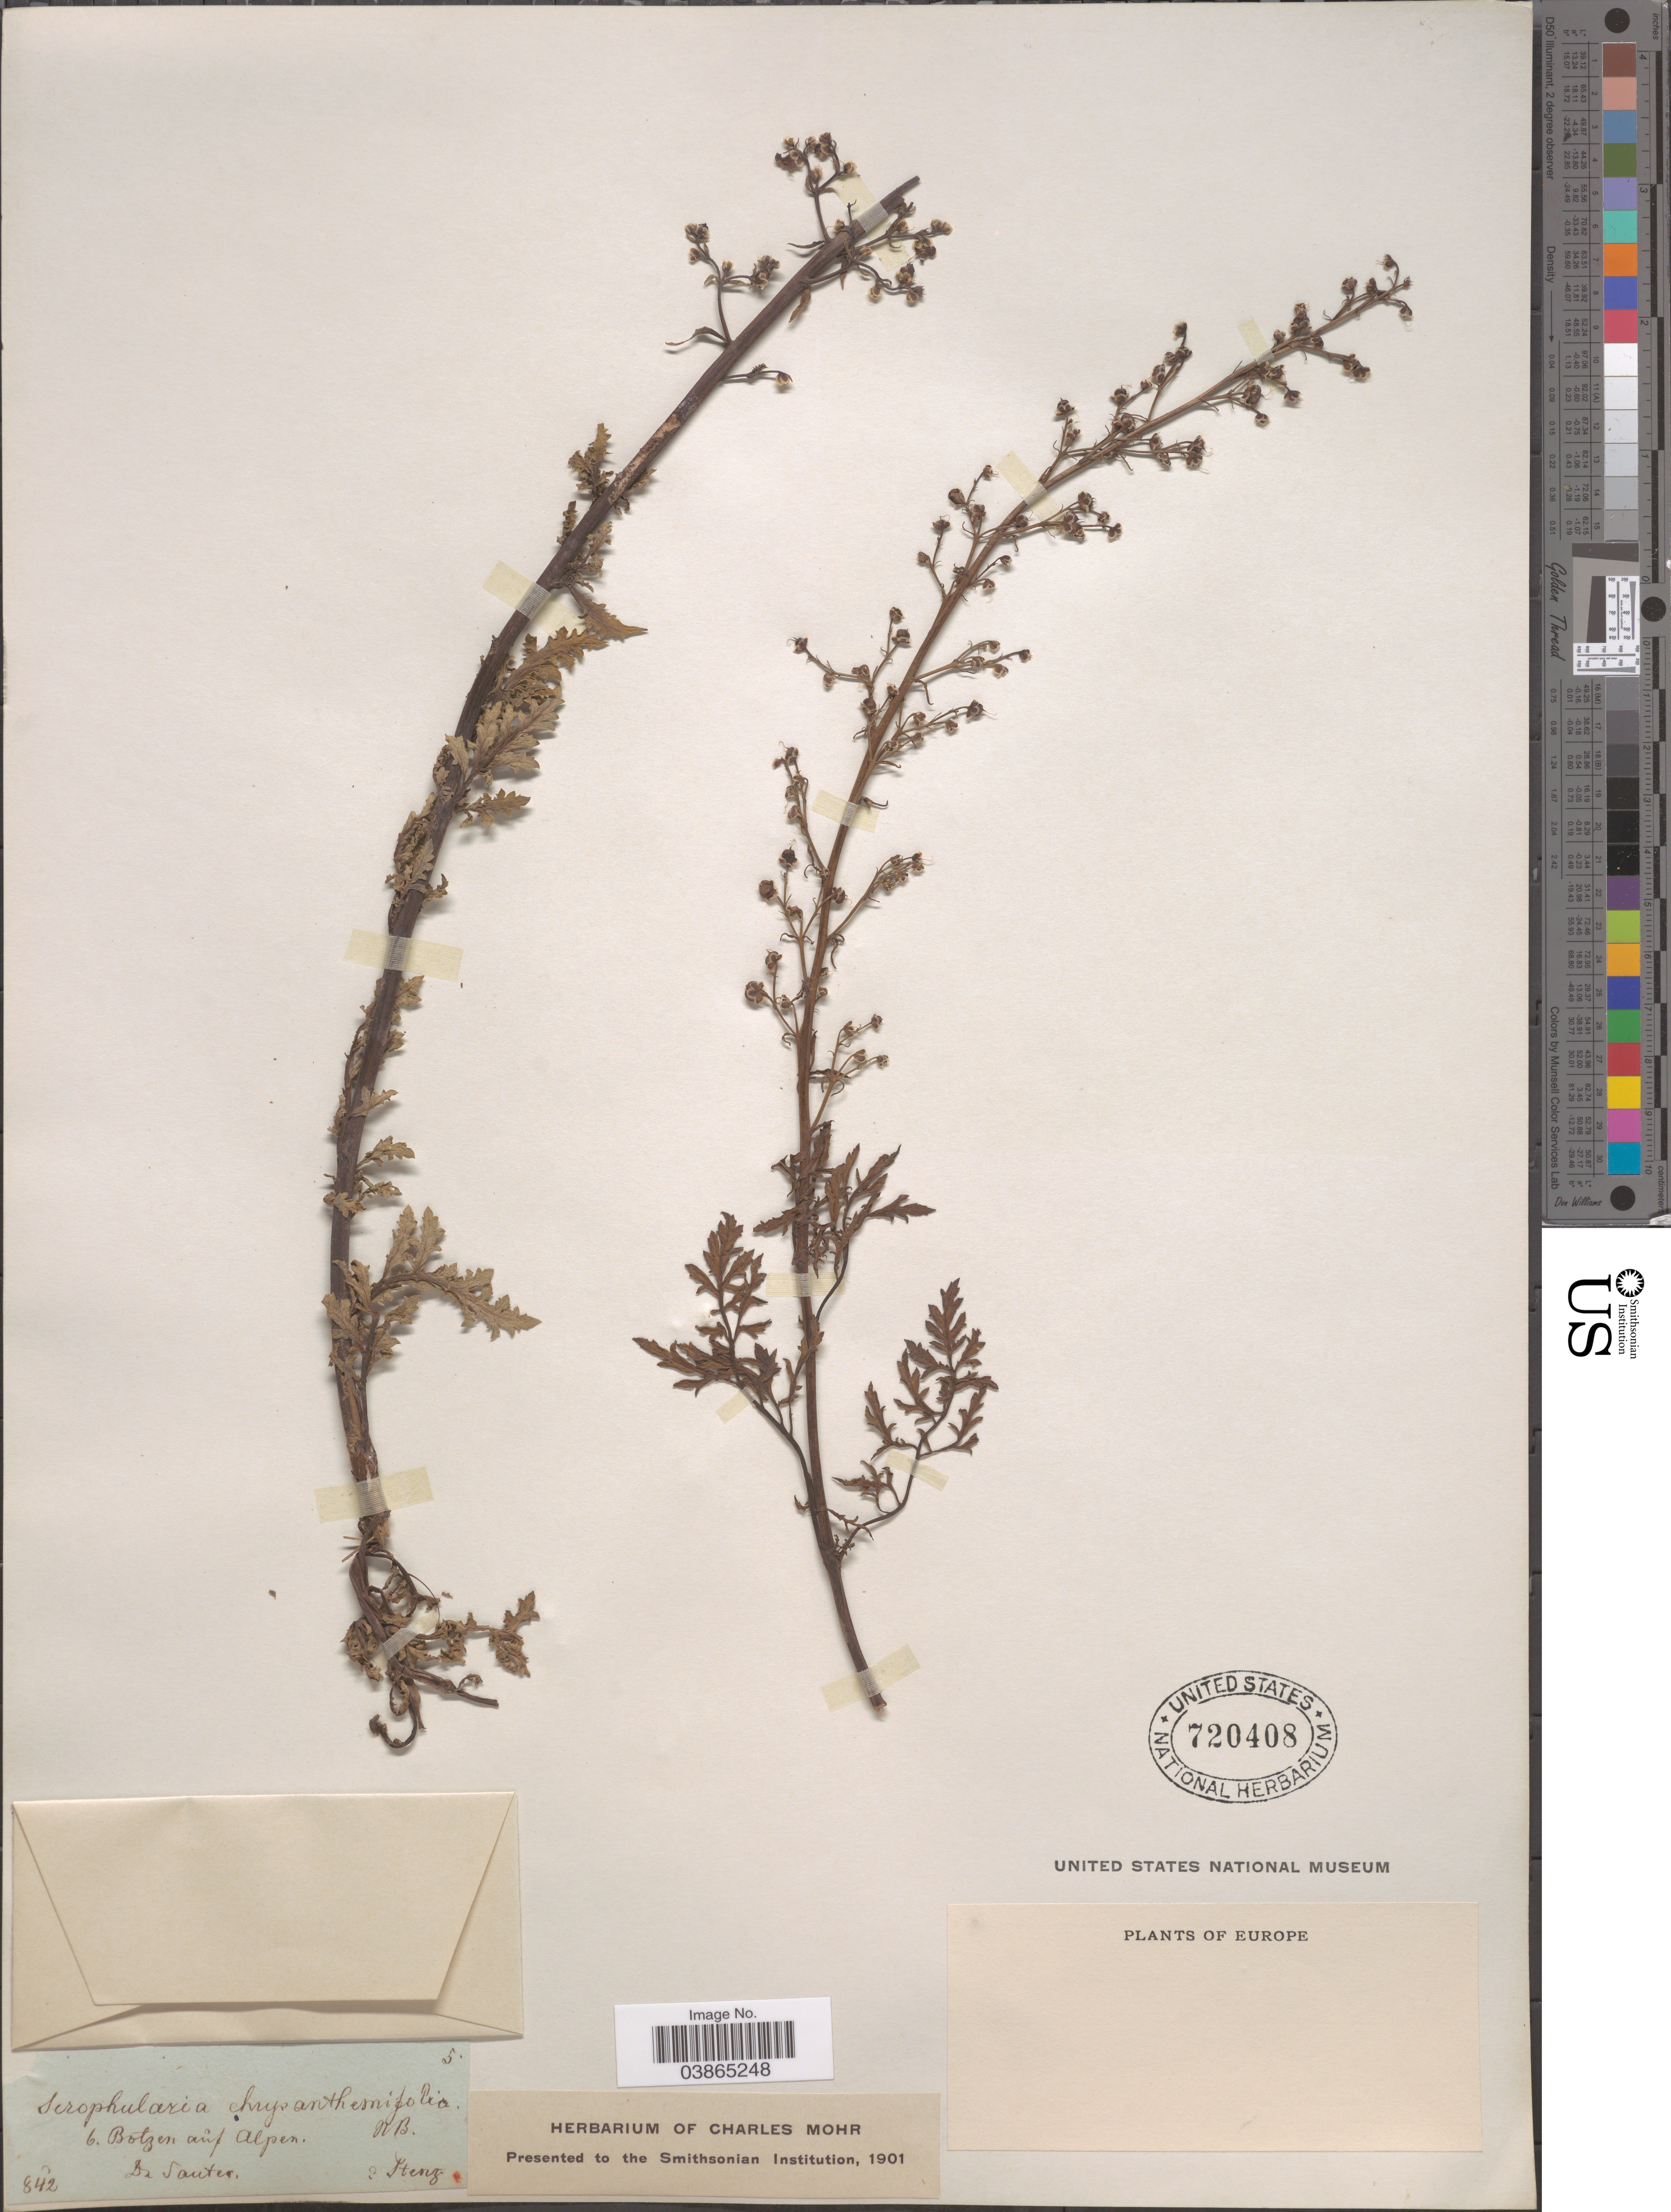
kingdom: Plantae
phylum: Tracheophyta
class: Magnoliopsida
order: Lamiales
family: Scrophulariaceae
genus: Scrophularia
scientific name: Scrophularia chrysanthemifolia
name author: Willd.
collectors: -. Sauter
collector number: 6*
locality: Botzen aûf Alpen. Europe.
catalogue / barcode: US 720408